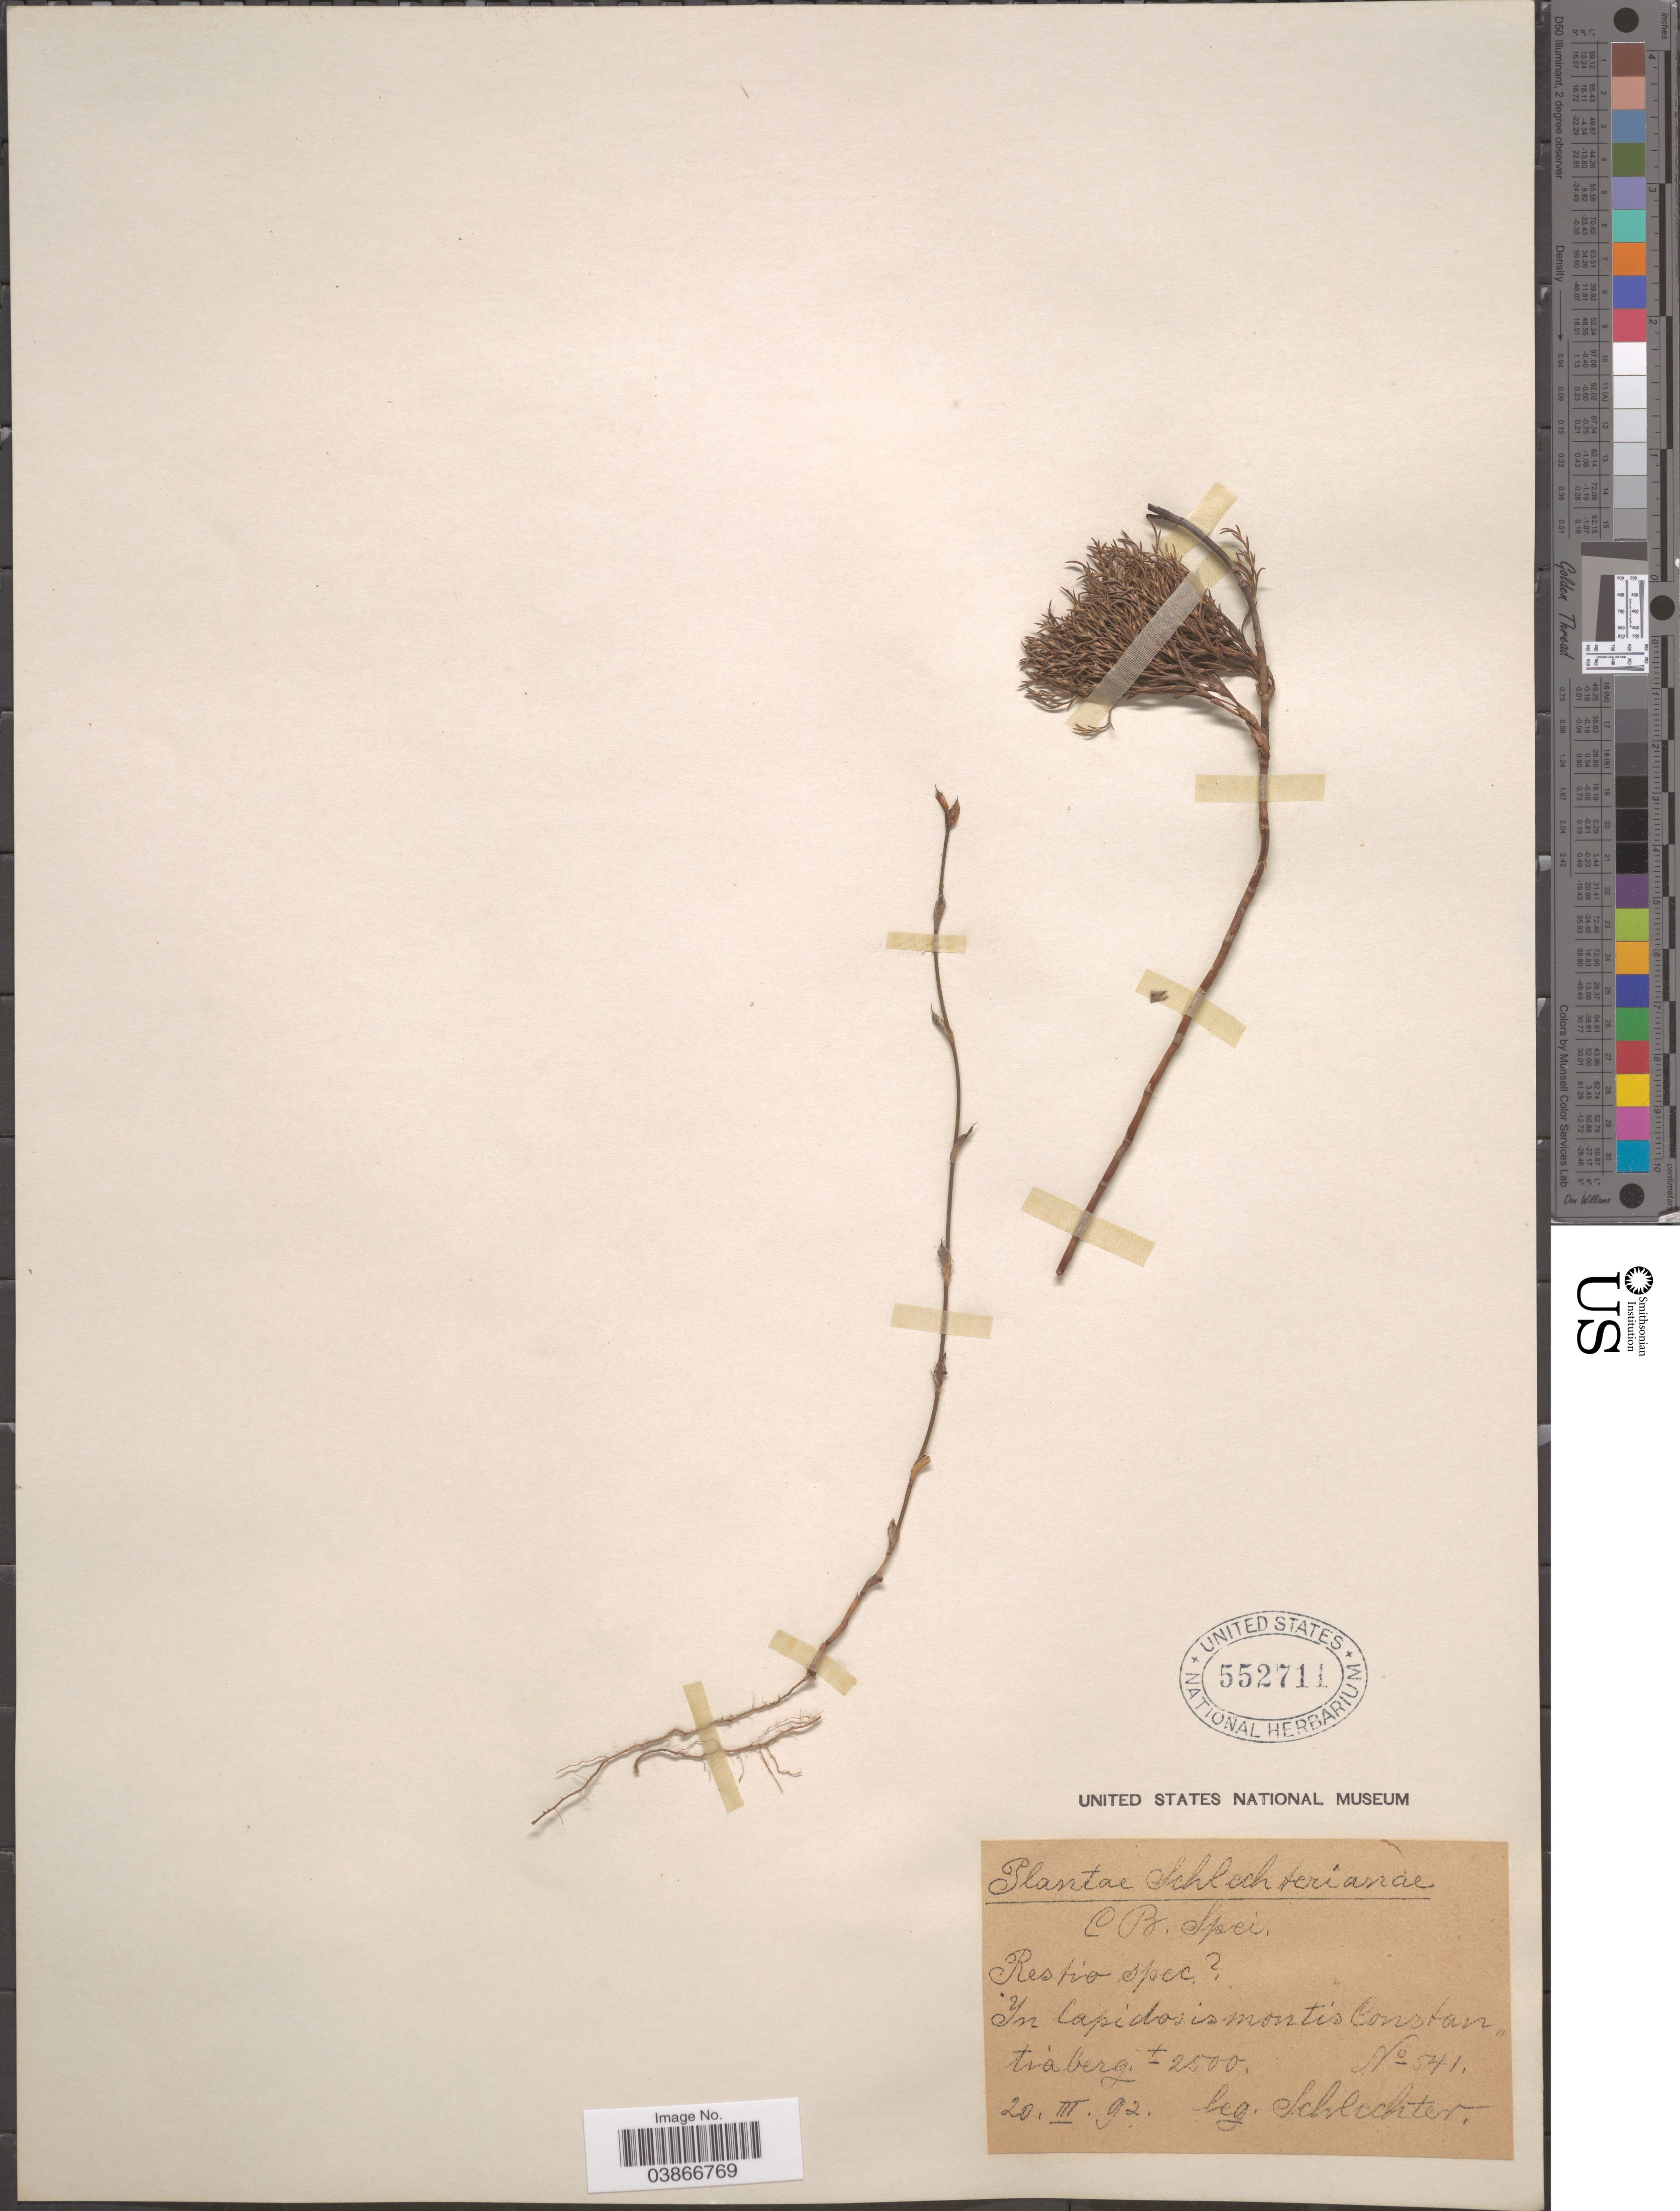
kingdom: Plantae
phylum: Tracheophyta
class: Liliopsida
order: Poales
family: Restionaceae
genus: Restio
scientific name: Restio sp.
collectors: Schlechter, --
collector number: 541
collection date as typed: Transcribed d/m/y: 20/3/92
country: South Africa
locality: CB. Spei [unsure placement] In lapidosis montis Constantiaberg.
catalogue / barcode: US 552711